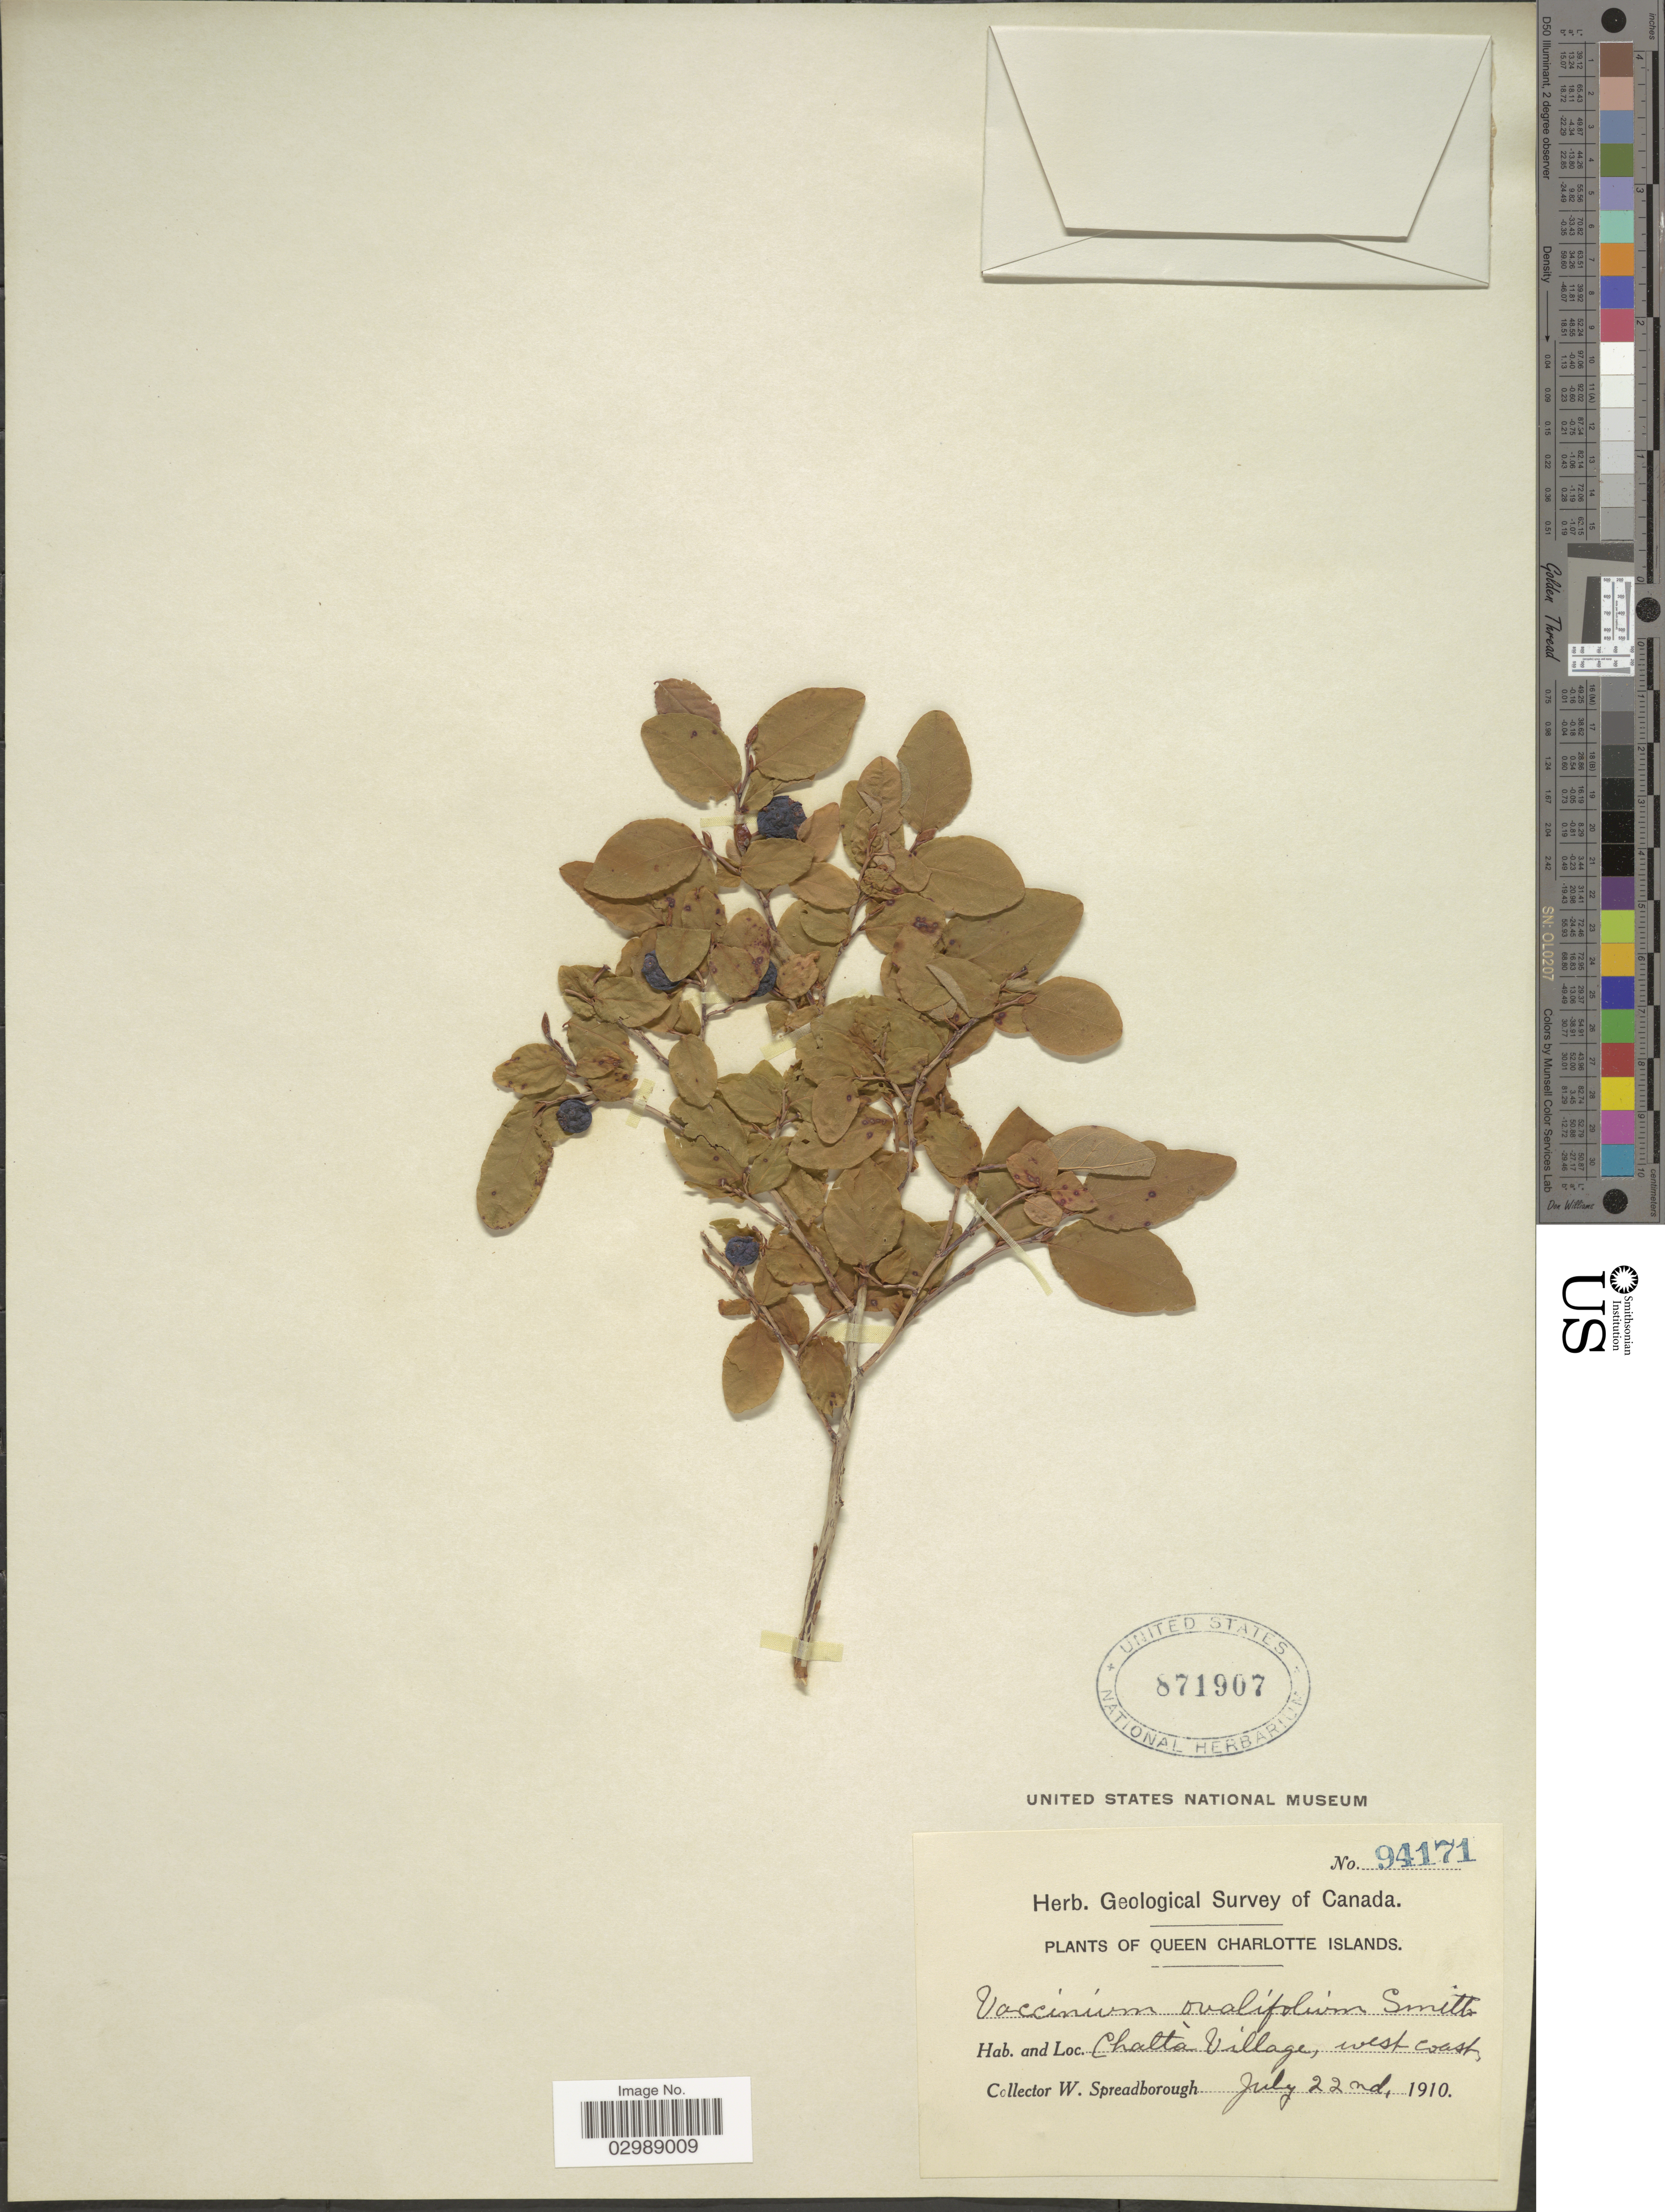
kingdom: Plantae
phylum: Tracheophyta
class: Magnoliopsida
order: Ericales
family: Ericaceae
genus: Vaccinium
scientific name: Vaccinium ovalifolium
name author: Sm.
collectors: W. Spreadborough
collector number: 94171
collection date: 1910-07-22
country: Canada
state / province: British Columbia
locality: Queen Charlotte Islands. Chaltà Village, west coast.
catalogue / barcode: US 871907